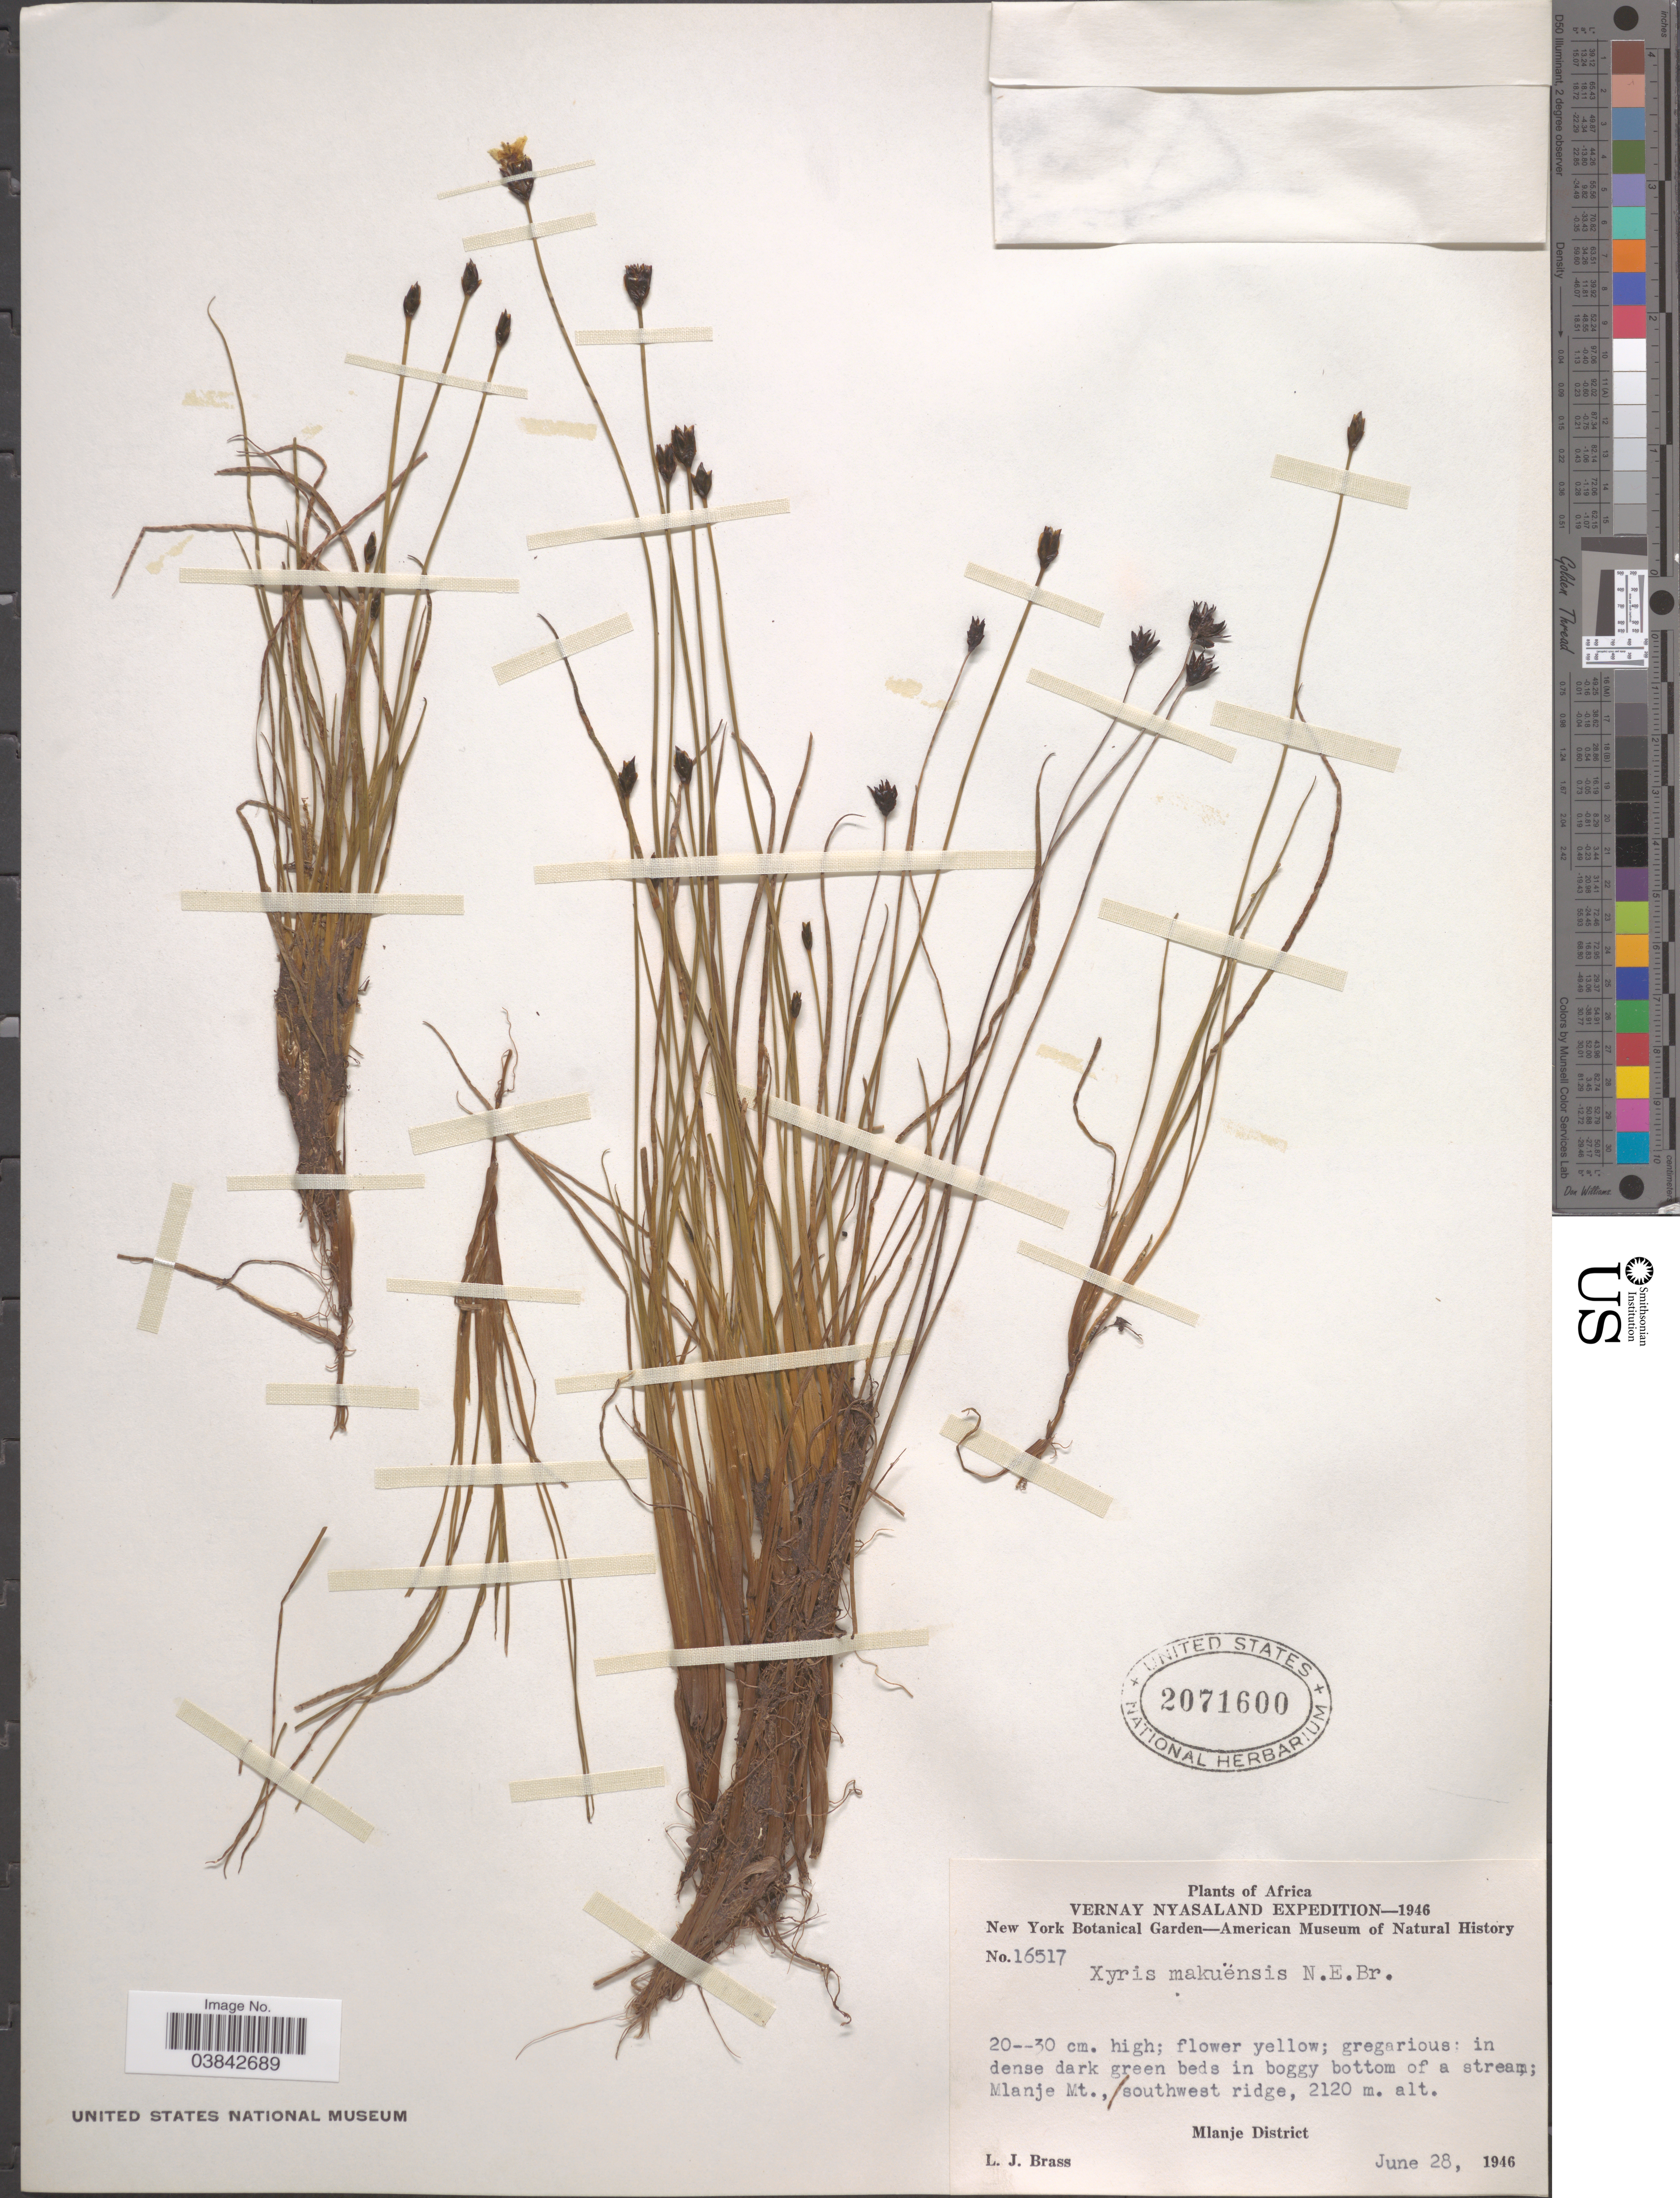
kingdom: Plantae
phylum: Tracheophyta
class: Liliopsida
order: Poales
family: Xyridaceae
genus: Xyris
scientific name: Xyris makuensis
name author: N.E. Br.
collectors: L. J. Brass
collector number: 16517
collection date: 1946-06-28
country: Malawi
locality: Vernay Nyasasland. Mlanje Mt., southwest ridge. Mlanje District.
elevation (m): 2120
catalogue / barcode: US 2071600